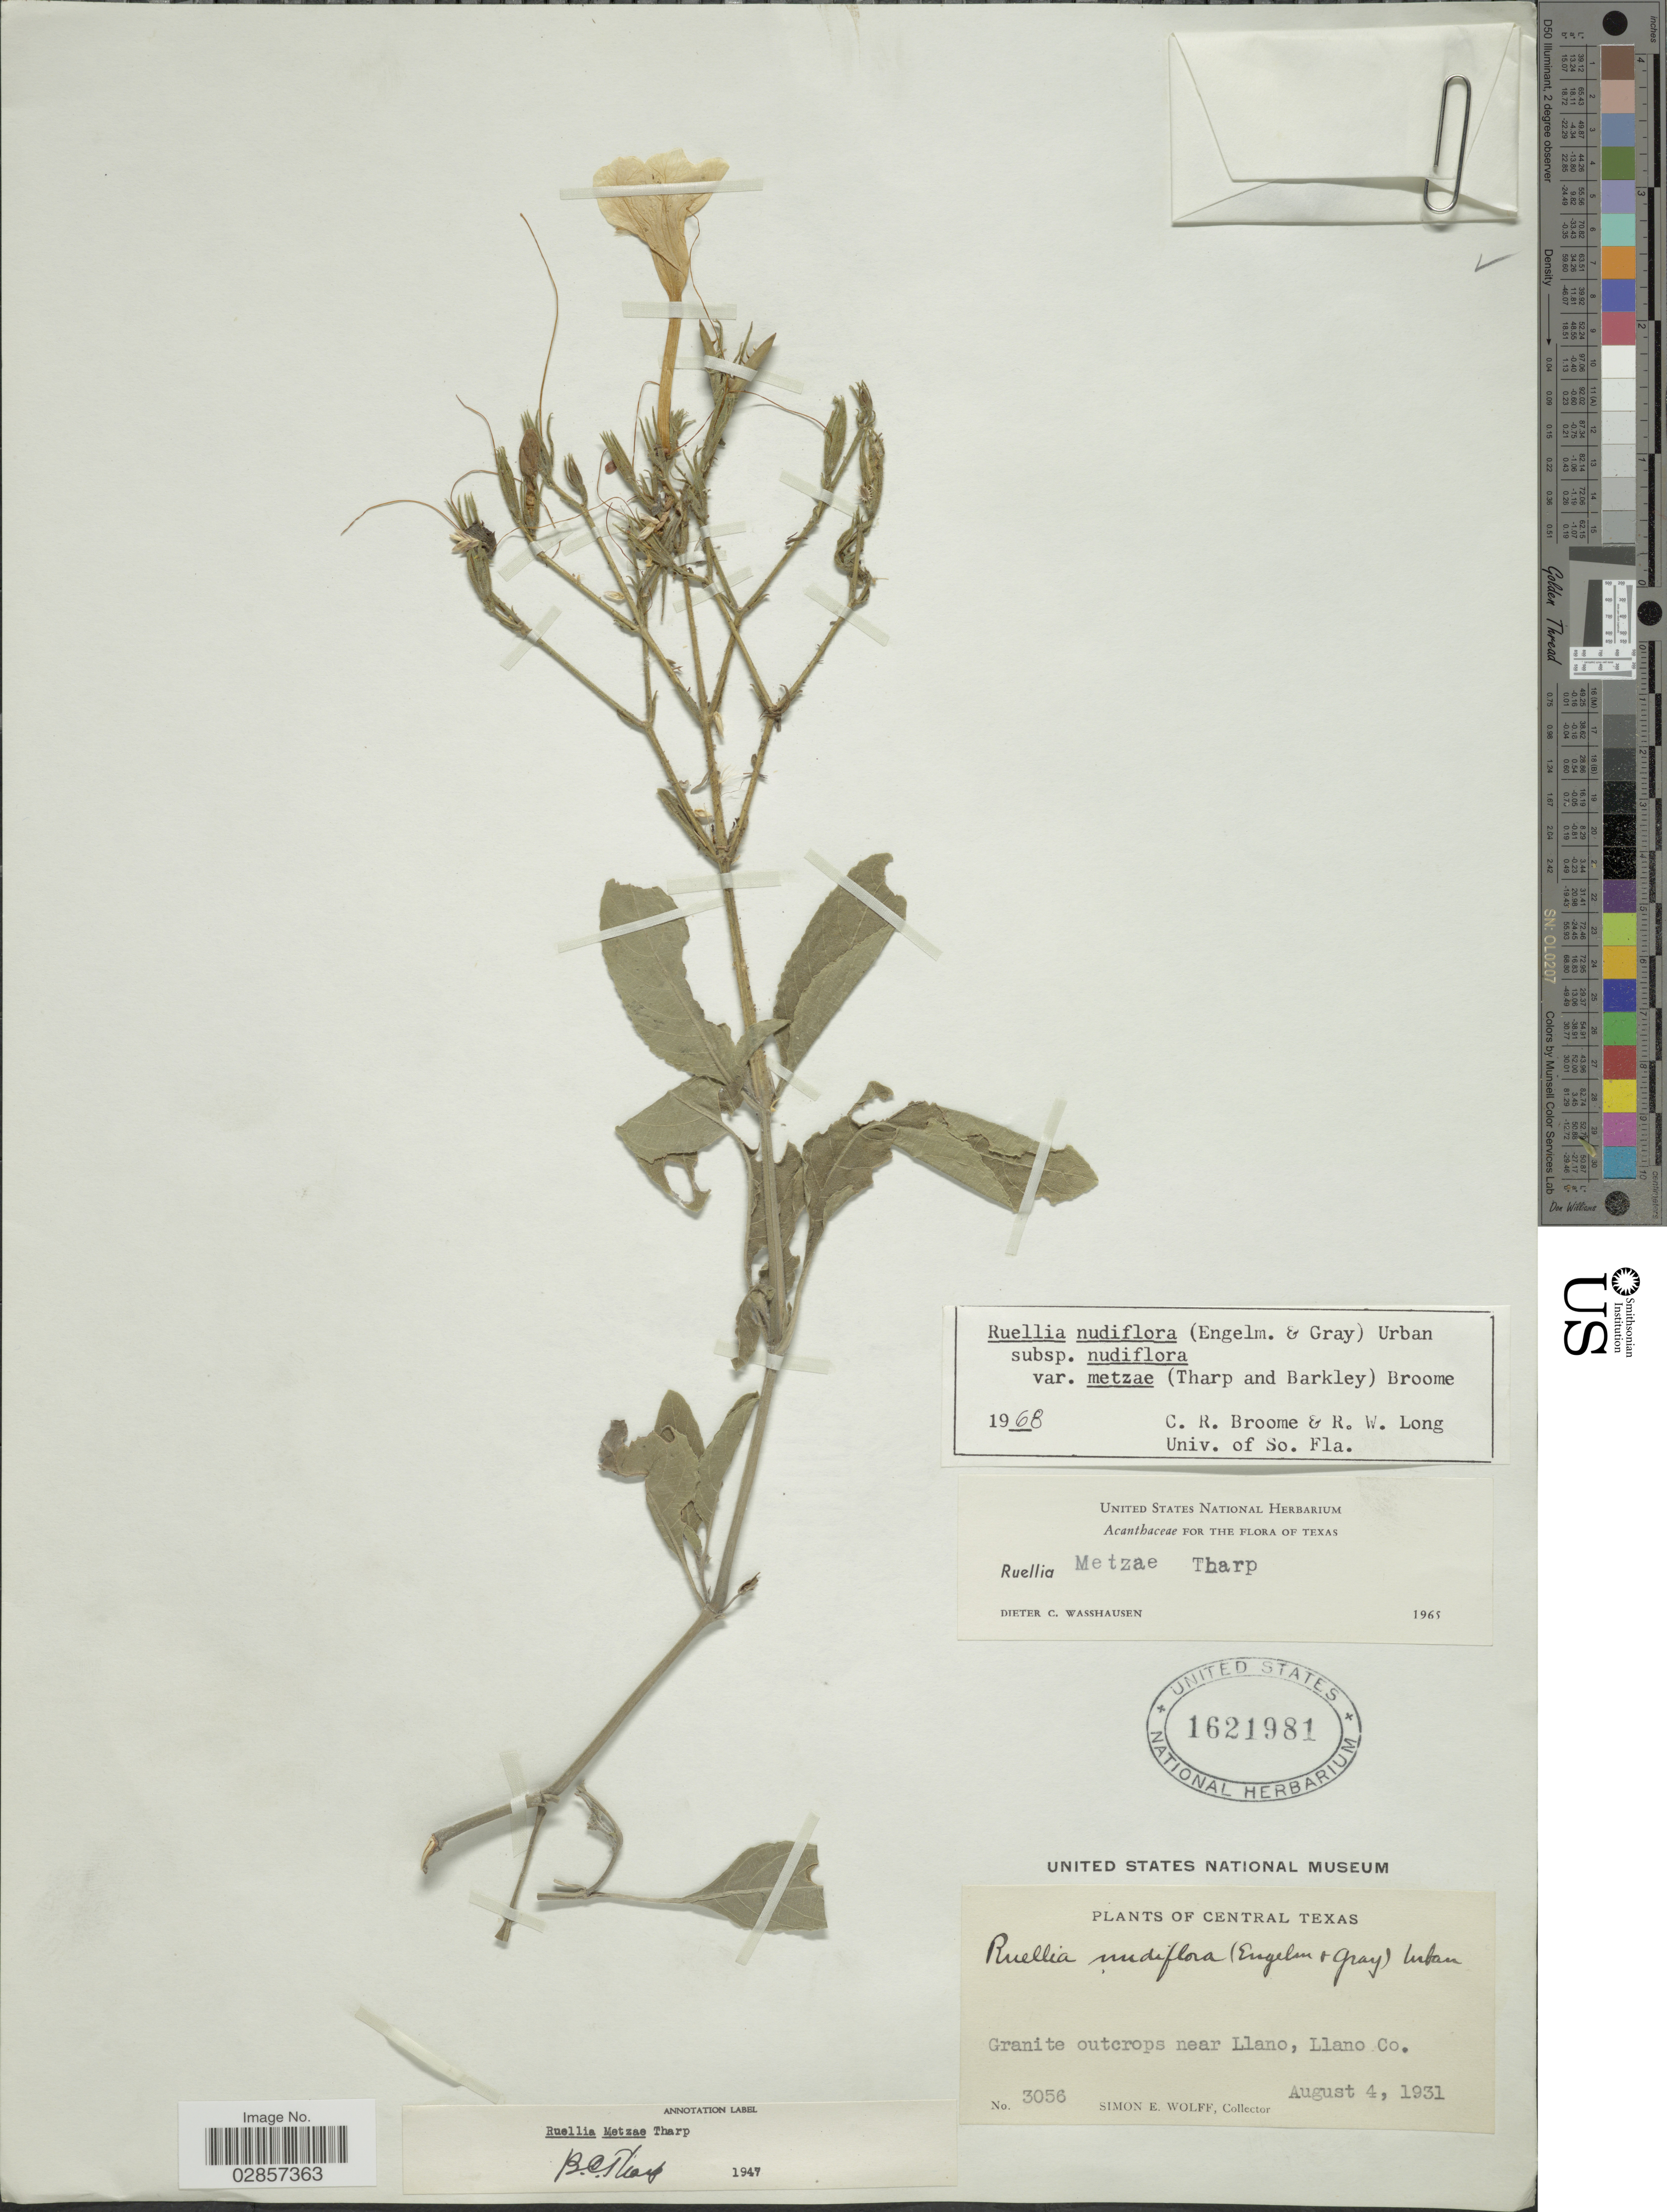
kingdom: Plantae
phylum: Tracheophyta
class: Magnoliopsida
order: Lamiales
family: Acanthaceae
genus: Ruellia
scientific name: Ruellia metziae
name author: Tharp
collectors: S. E. Wolff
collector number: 3056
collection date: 1931-08-04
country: United States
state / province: Texas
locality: Central Texas, Granite outcrops near Llano, Llano Co.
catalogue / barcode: US 1621981